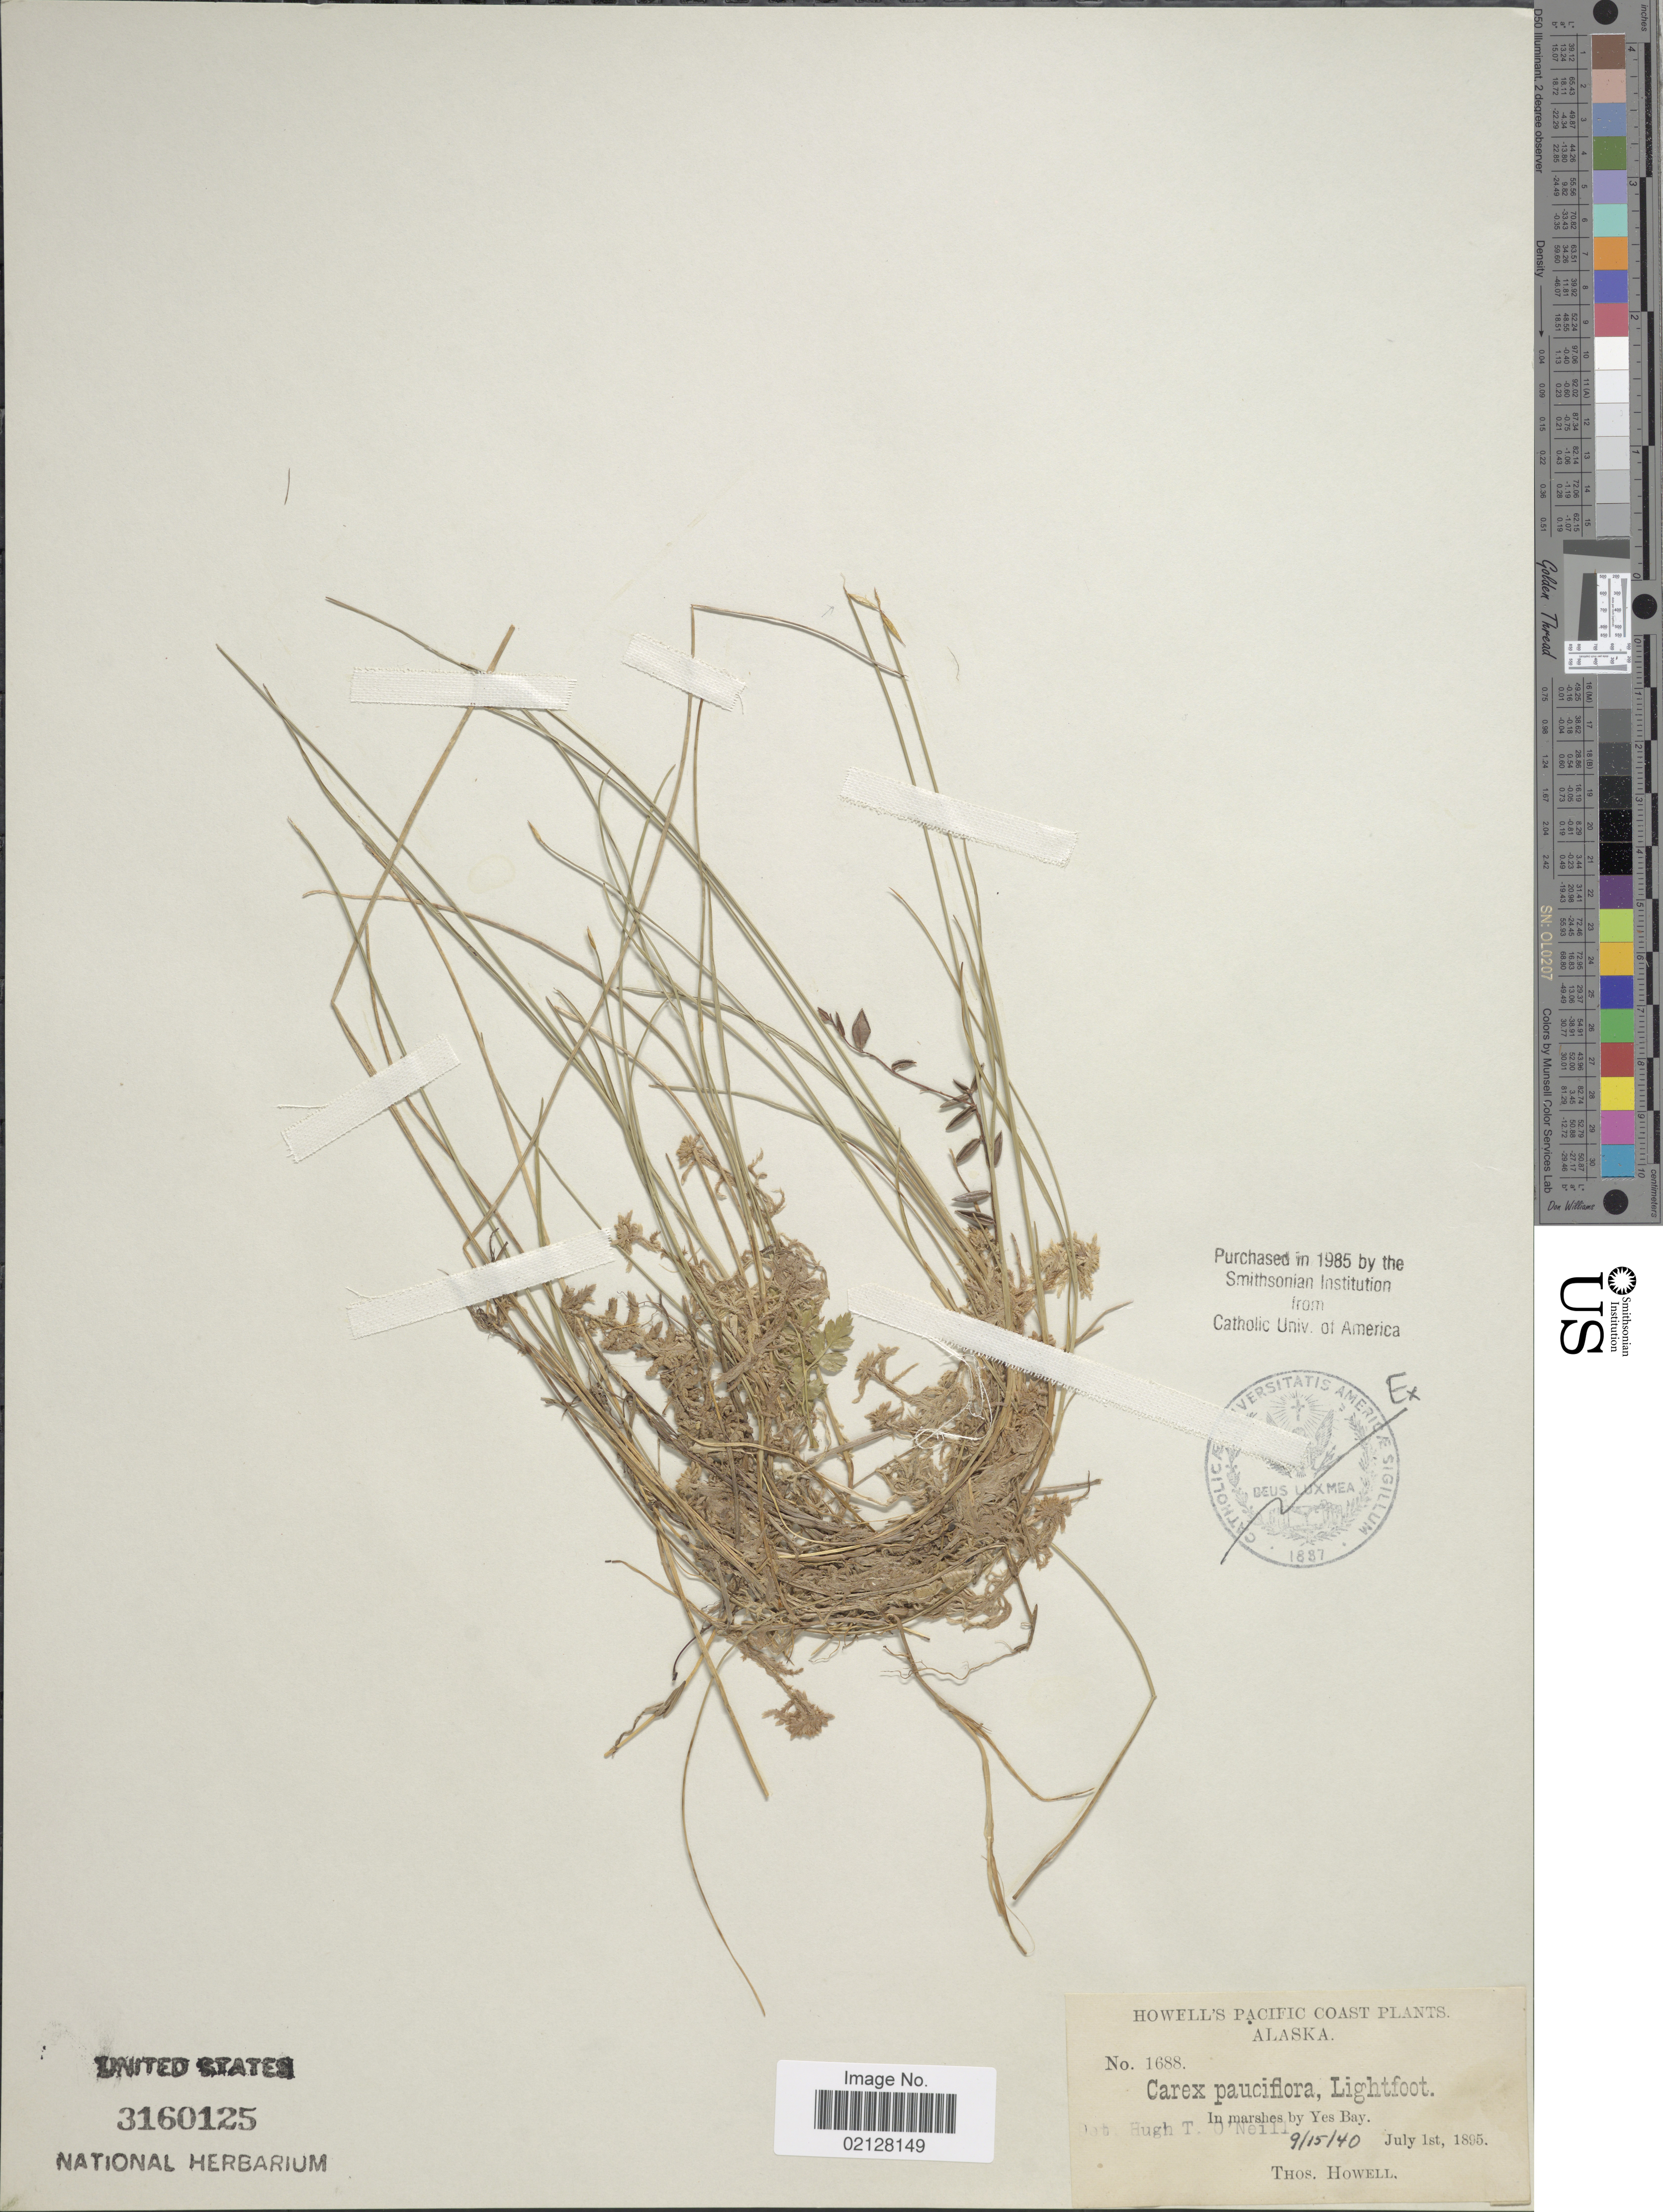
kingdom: Plantae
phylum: Tracheophyta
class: Liliopsida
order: Poales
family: Cyperaceae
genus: Carex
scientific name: Carex pauciflora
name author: Lightf.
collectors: T. Howell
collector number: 1688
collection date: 1895-07-01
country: United States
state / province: Alaska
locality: In marshes by Yes Bay. Pacific Coast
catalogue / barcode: US 3160125